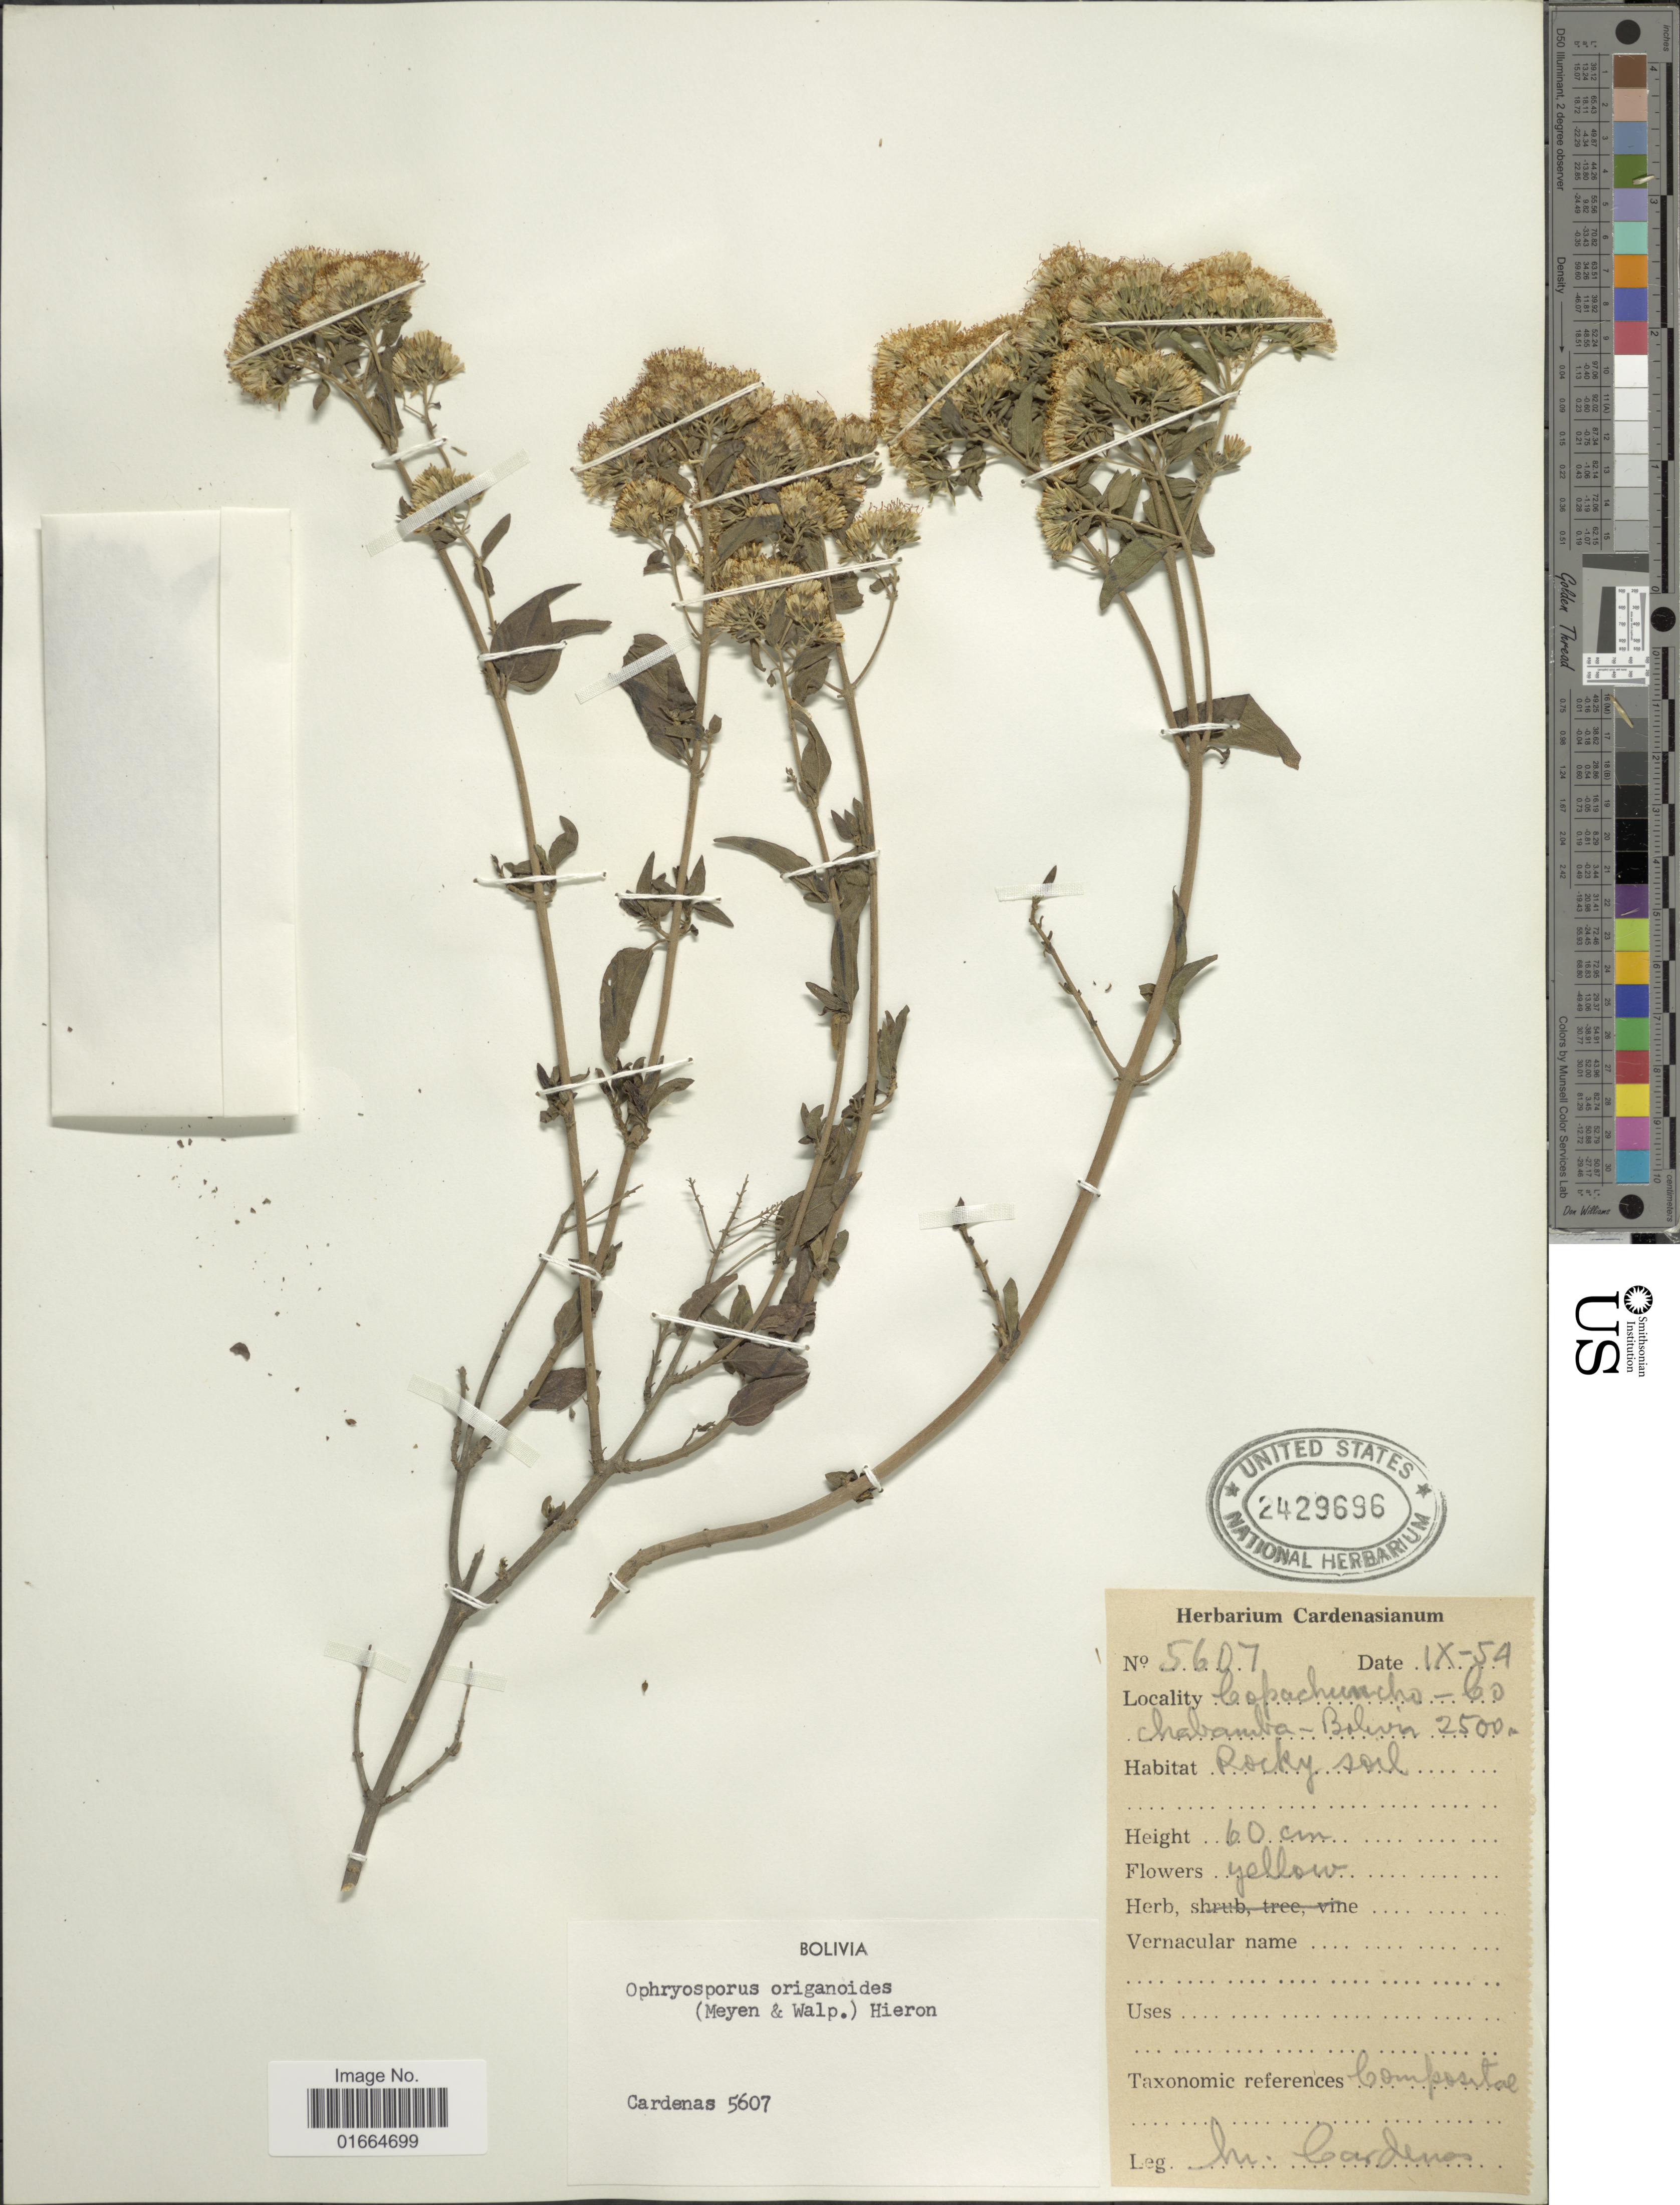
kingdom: Plantae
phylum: Tracheophyta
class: Magnoliopsida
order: Asterales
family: Asteraceae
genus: Ophryosporus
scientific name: Ophryosporus heptanthus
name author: (Sch. Bip. ex Wedd.) R.M. King & H. Rob.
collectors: H. Cardenas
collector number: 5607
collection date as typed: Transcribed d/m/y: /9/54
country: Bolivia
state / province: Cochabamba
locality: Copachumcho, Cochabamba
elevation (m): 2500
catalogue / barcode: US 2429696